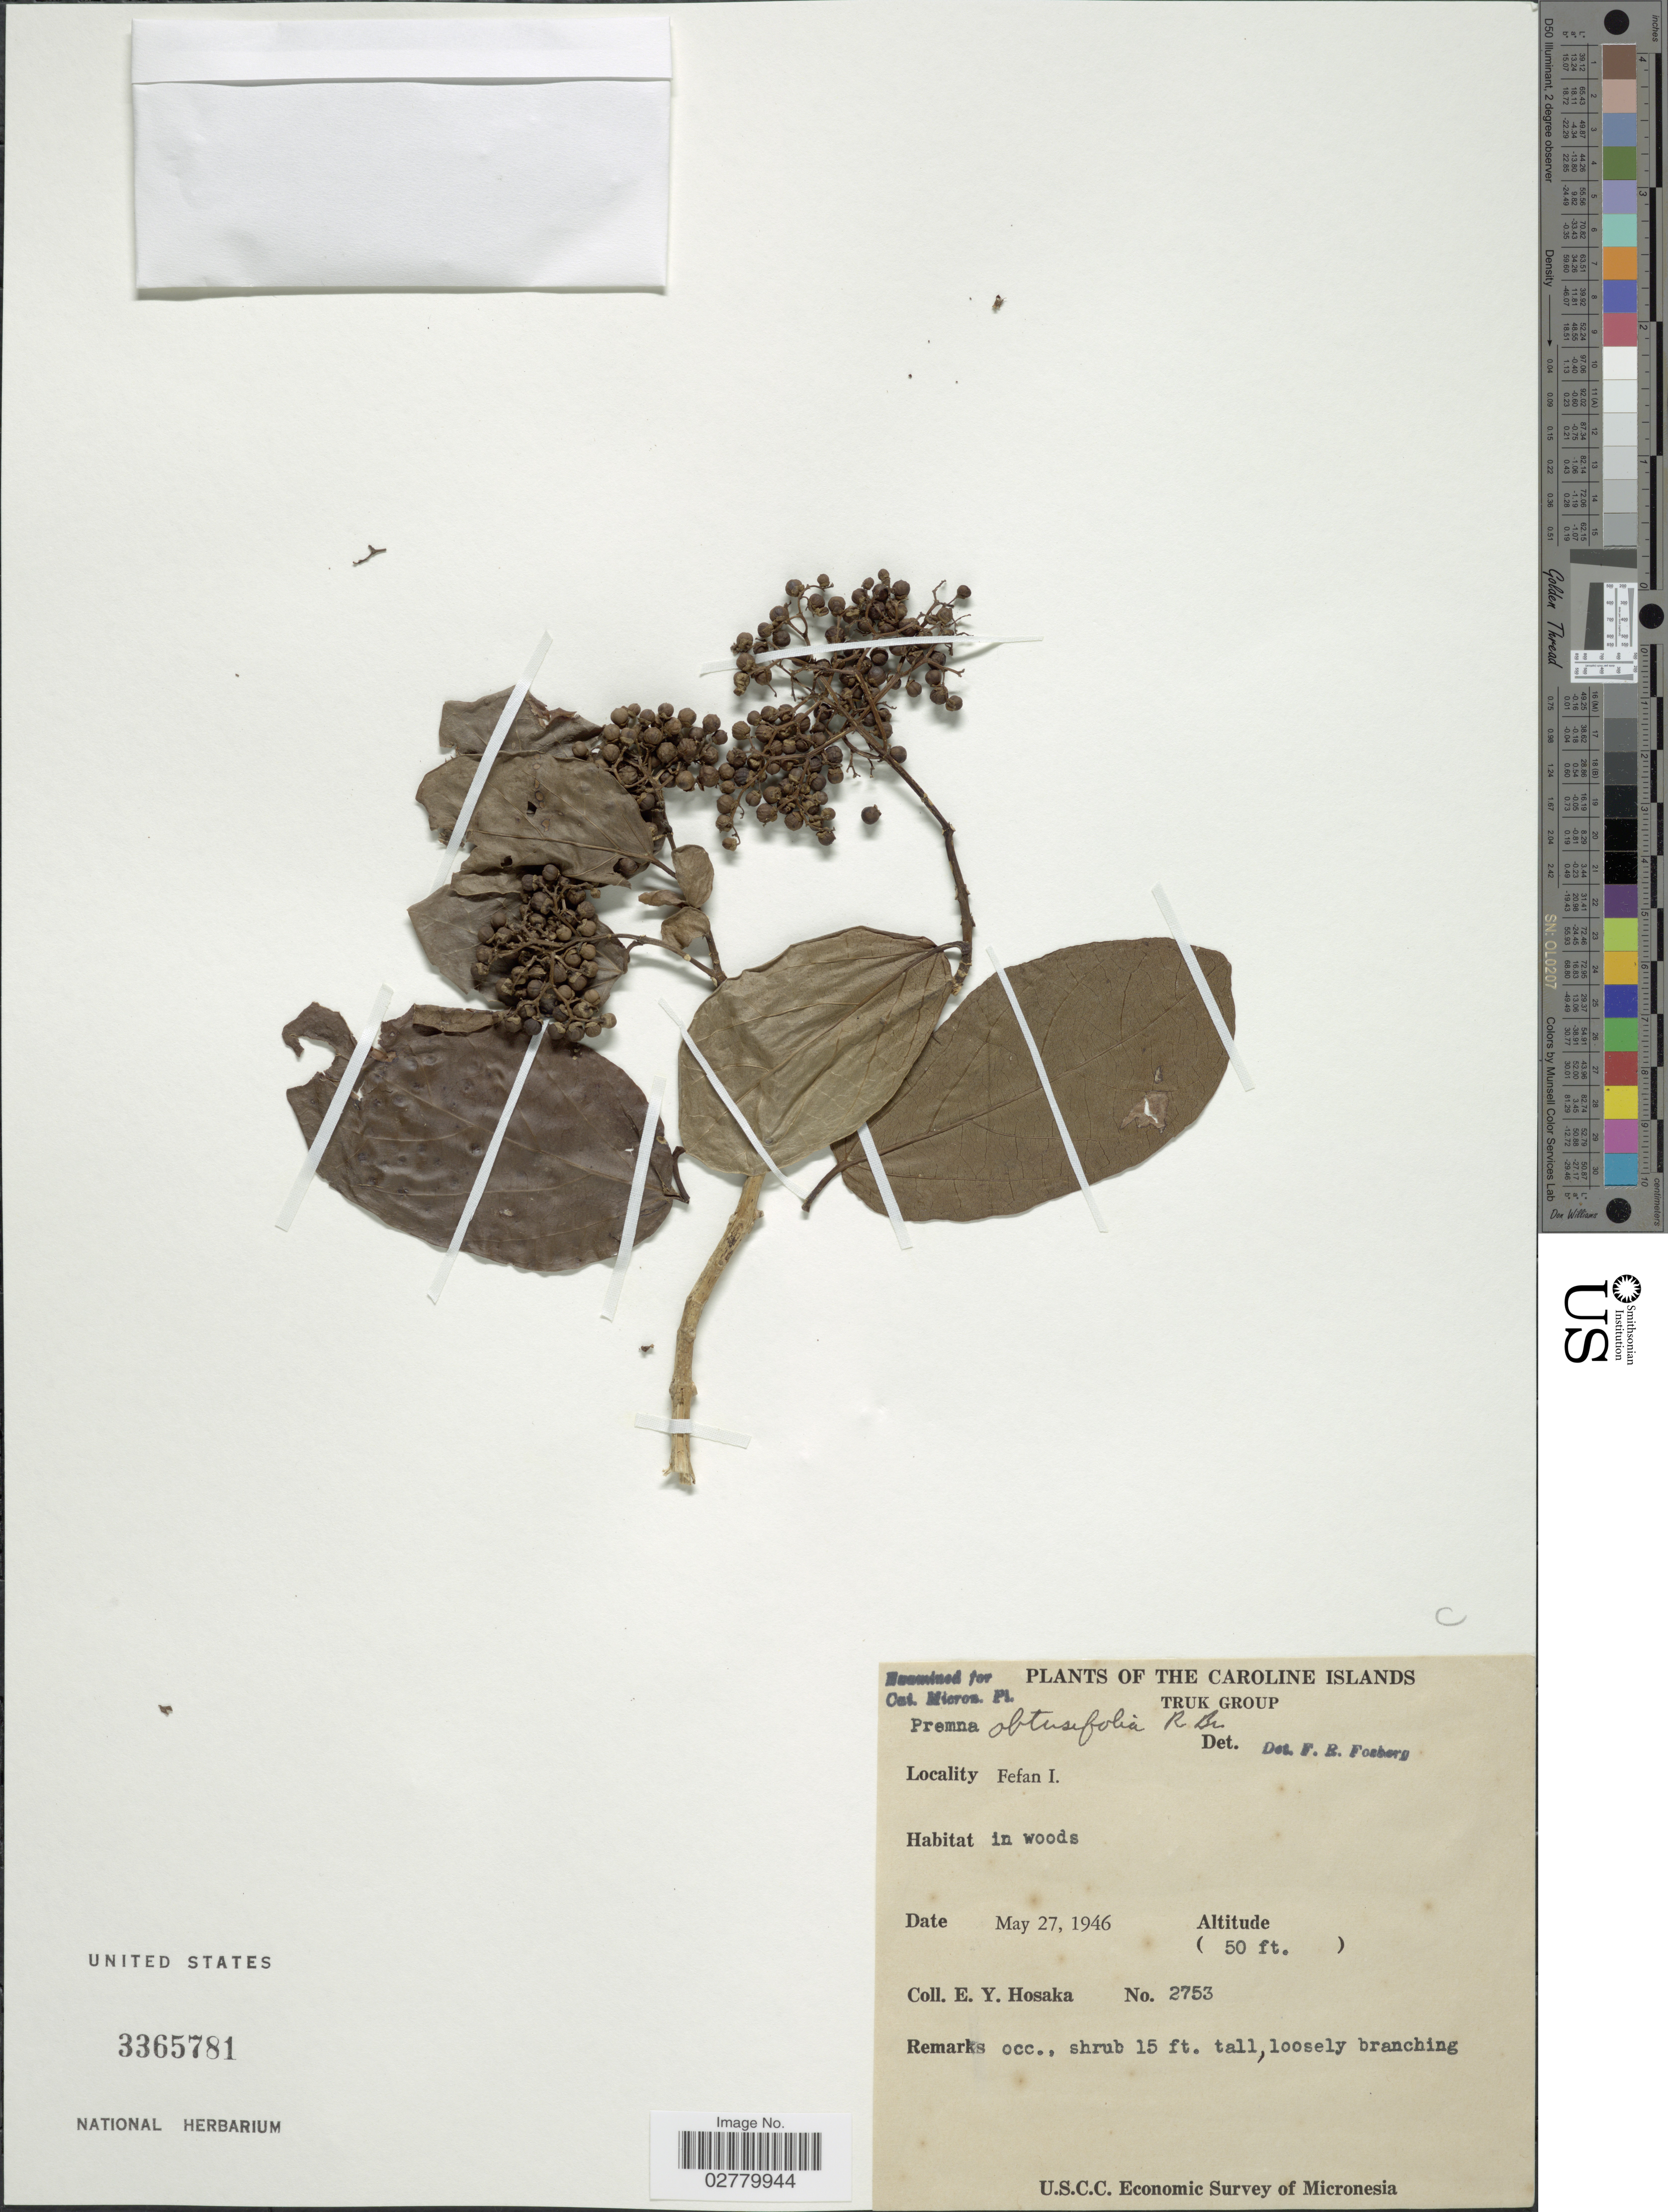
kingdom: Plantae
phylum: Tracheophyta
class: Magnoliopsida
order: Lamiales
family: Lamiaceae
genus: Premna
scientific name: Premna obtusifolia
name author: R. Br.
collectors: E. Y. Hosaka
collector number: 2753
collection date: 1946-05-27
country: Micronesia, Federated States of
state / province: Truk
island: Fefan [Fefen]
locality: The Caroline Islands. Truk Group. Fefan I.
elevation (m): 15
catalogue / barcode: US 3365781